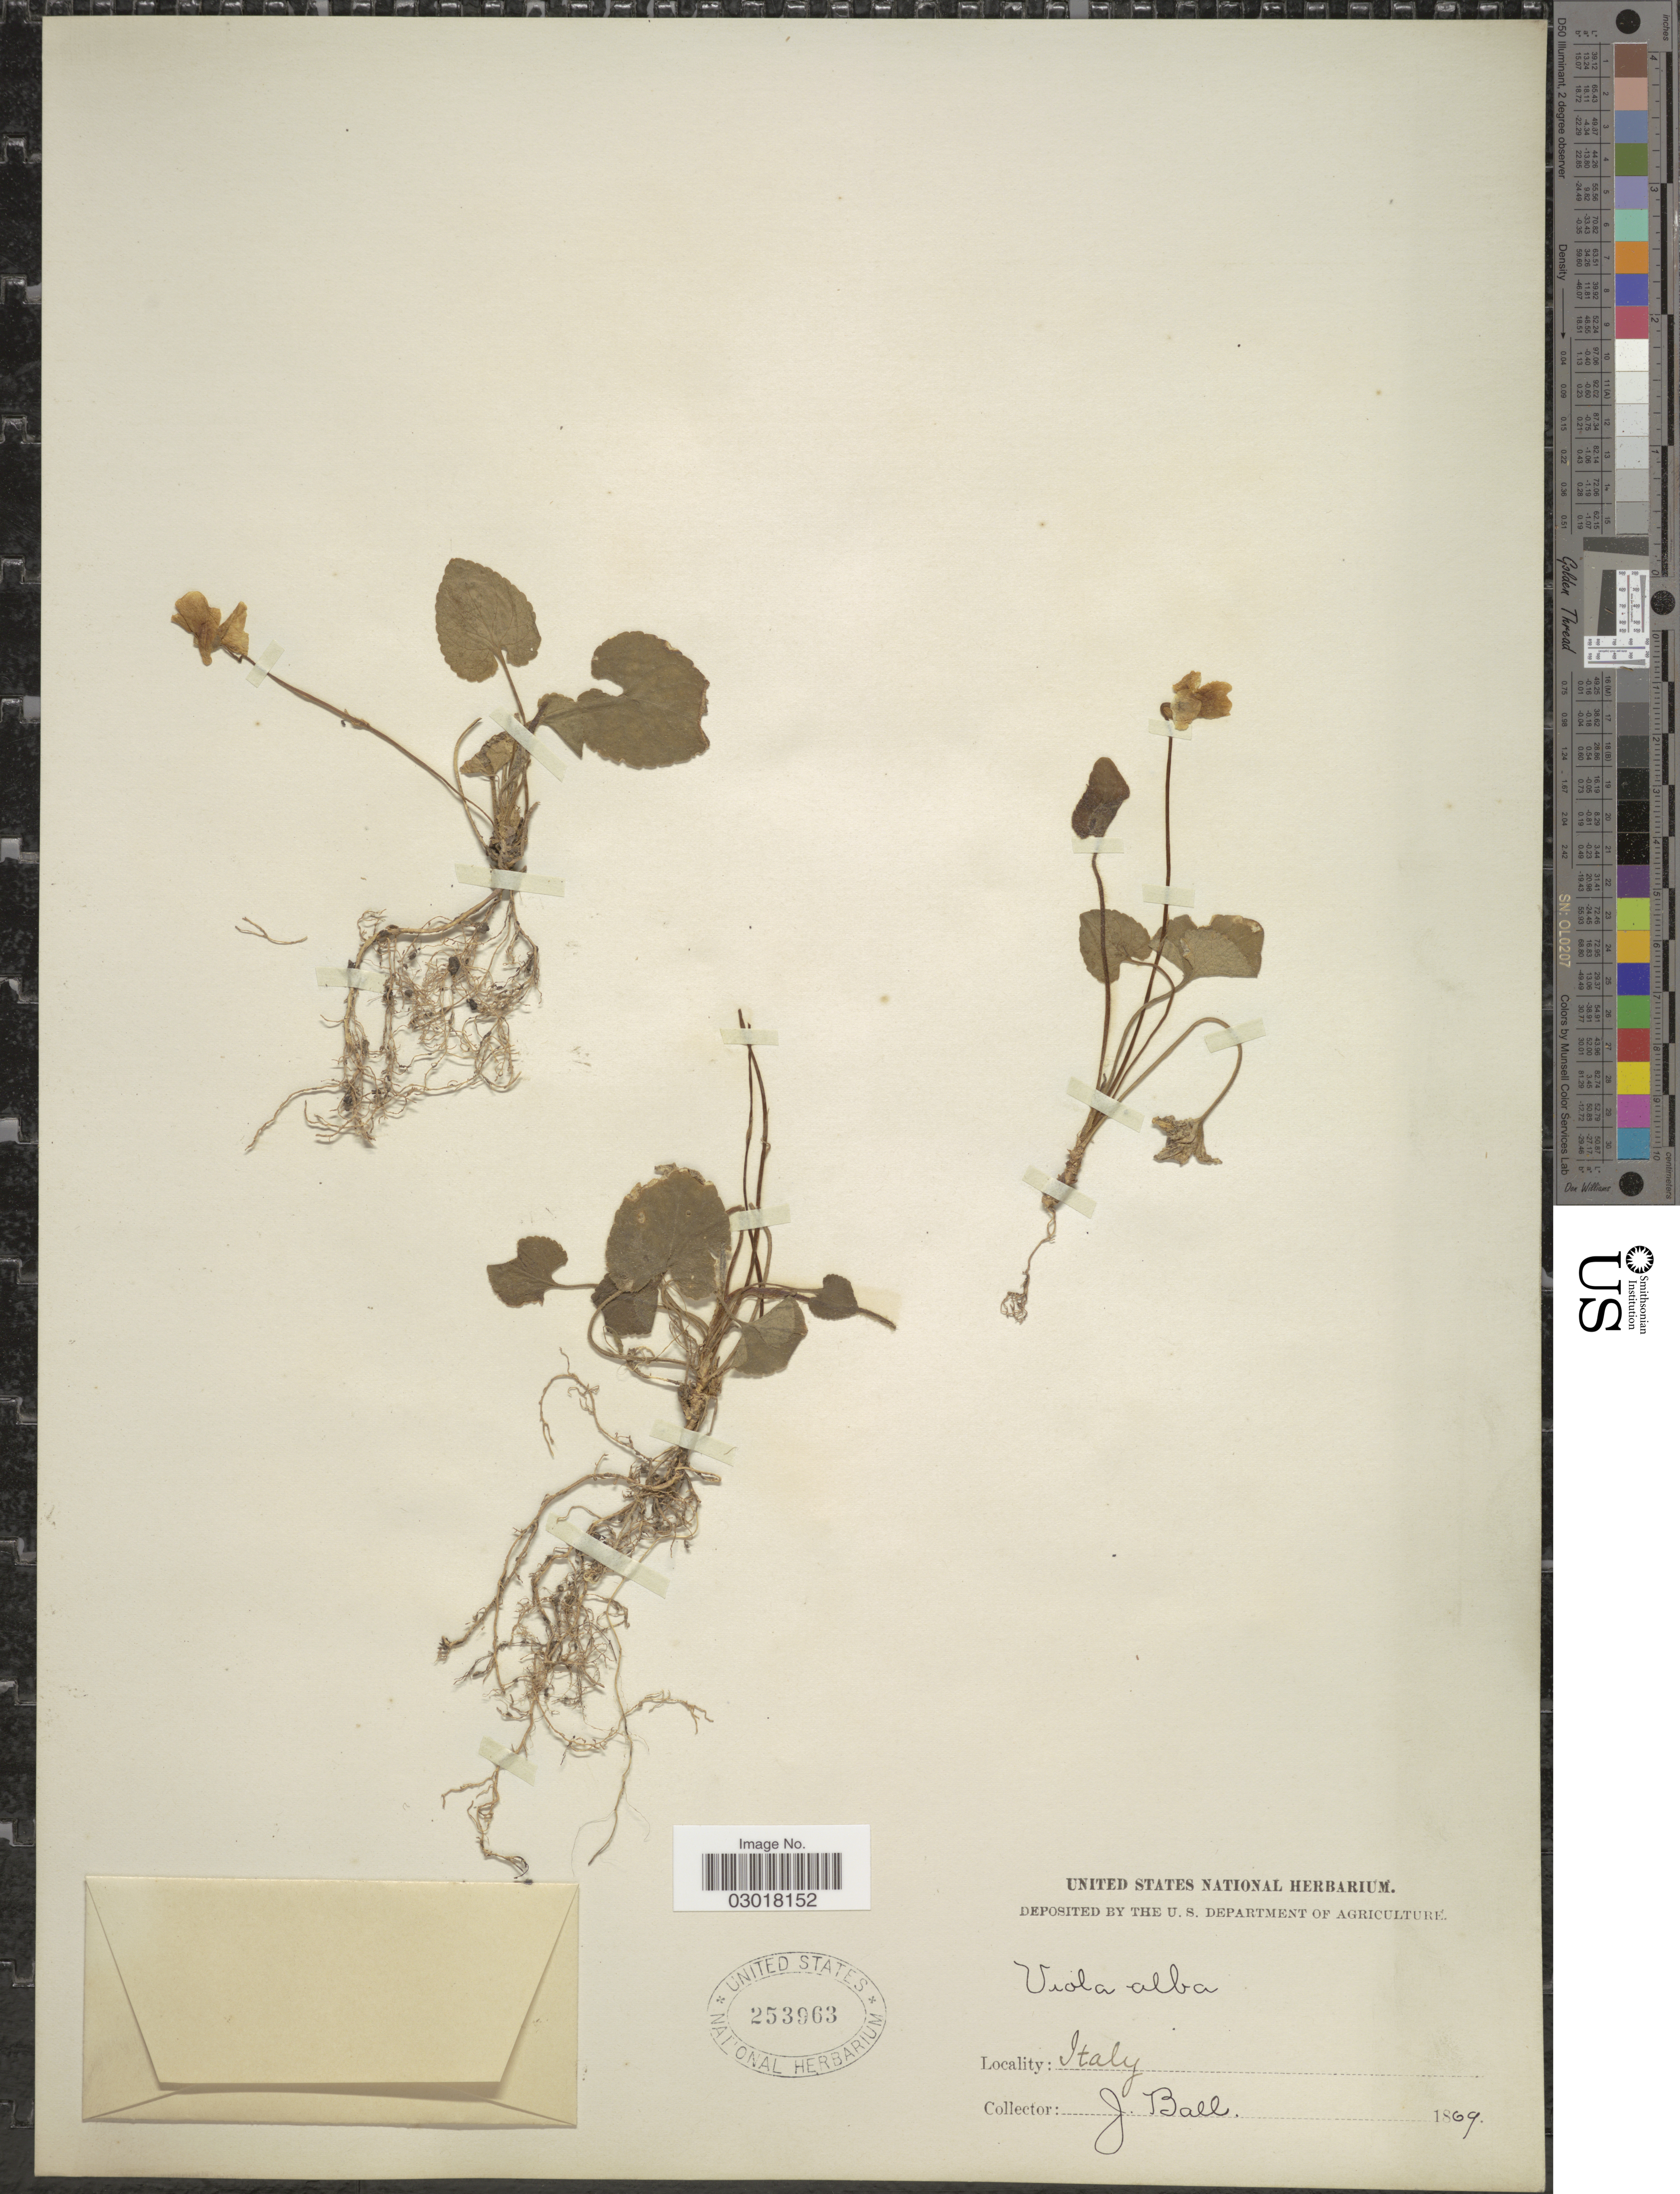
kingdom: Plantae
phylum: Tracheophyta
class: Magnoliopsida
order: Malpighiales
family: Violaceae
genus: Viola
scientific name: Viola alba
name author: Besser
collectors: J. Ball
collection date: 1869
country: Italy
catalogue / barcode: US 253963